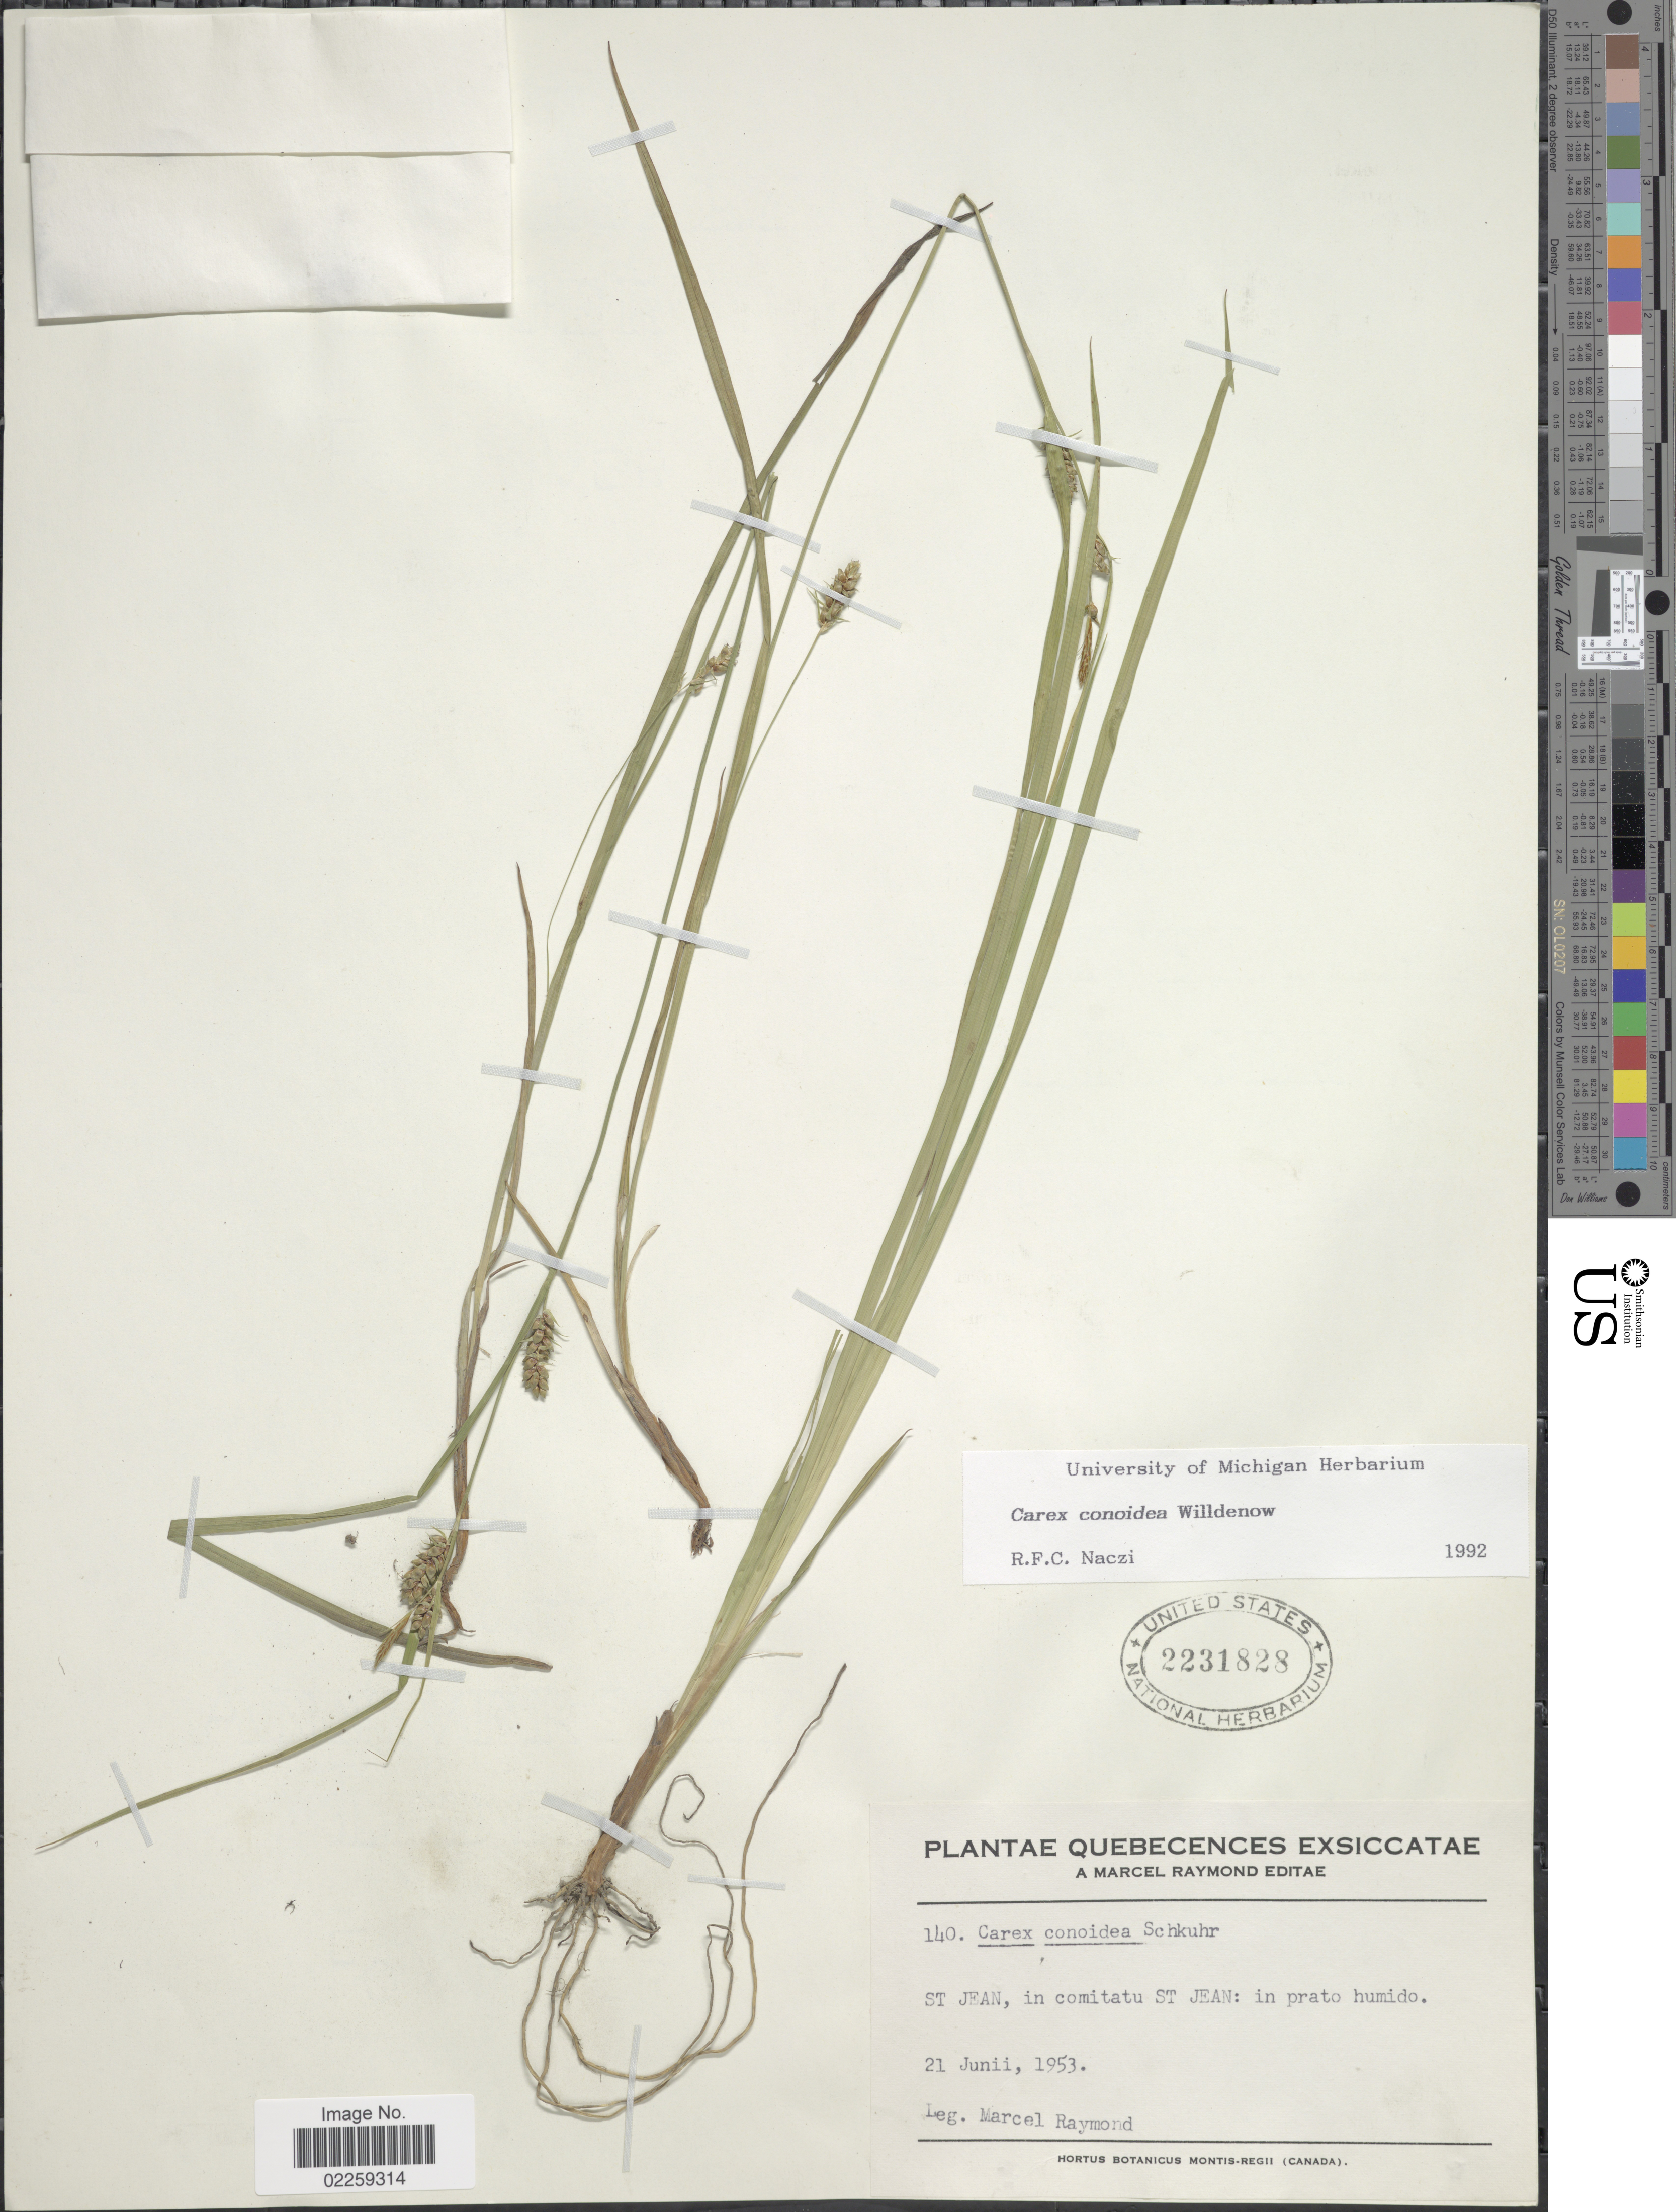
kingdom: Plantae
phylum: Tracheophyta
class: Liliopsida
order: Poales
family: Cyperaceae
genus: Carex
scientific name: Carex conoidea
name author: Willd.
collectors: M. Raymond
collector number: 140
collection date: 1953-06-21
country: Canada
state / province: Quebec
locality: St. Jean, in comitatu St. Jean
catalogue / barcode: US 2231828